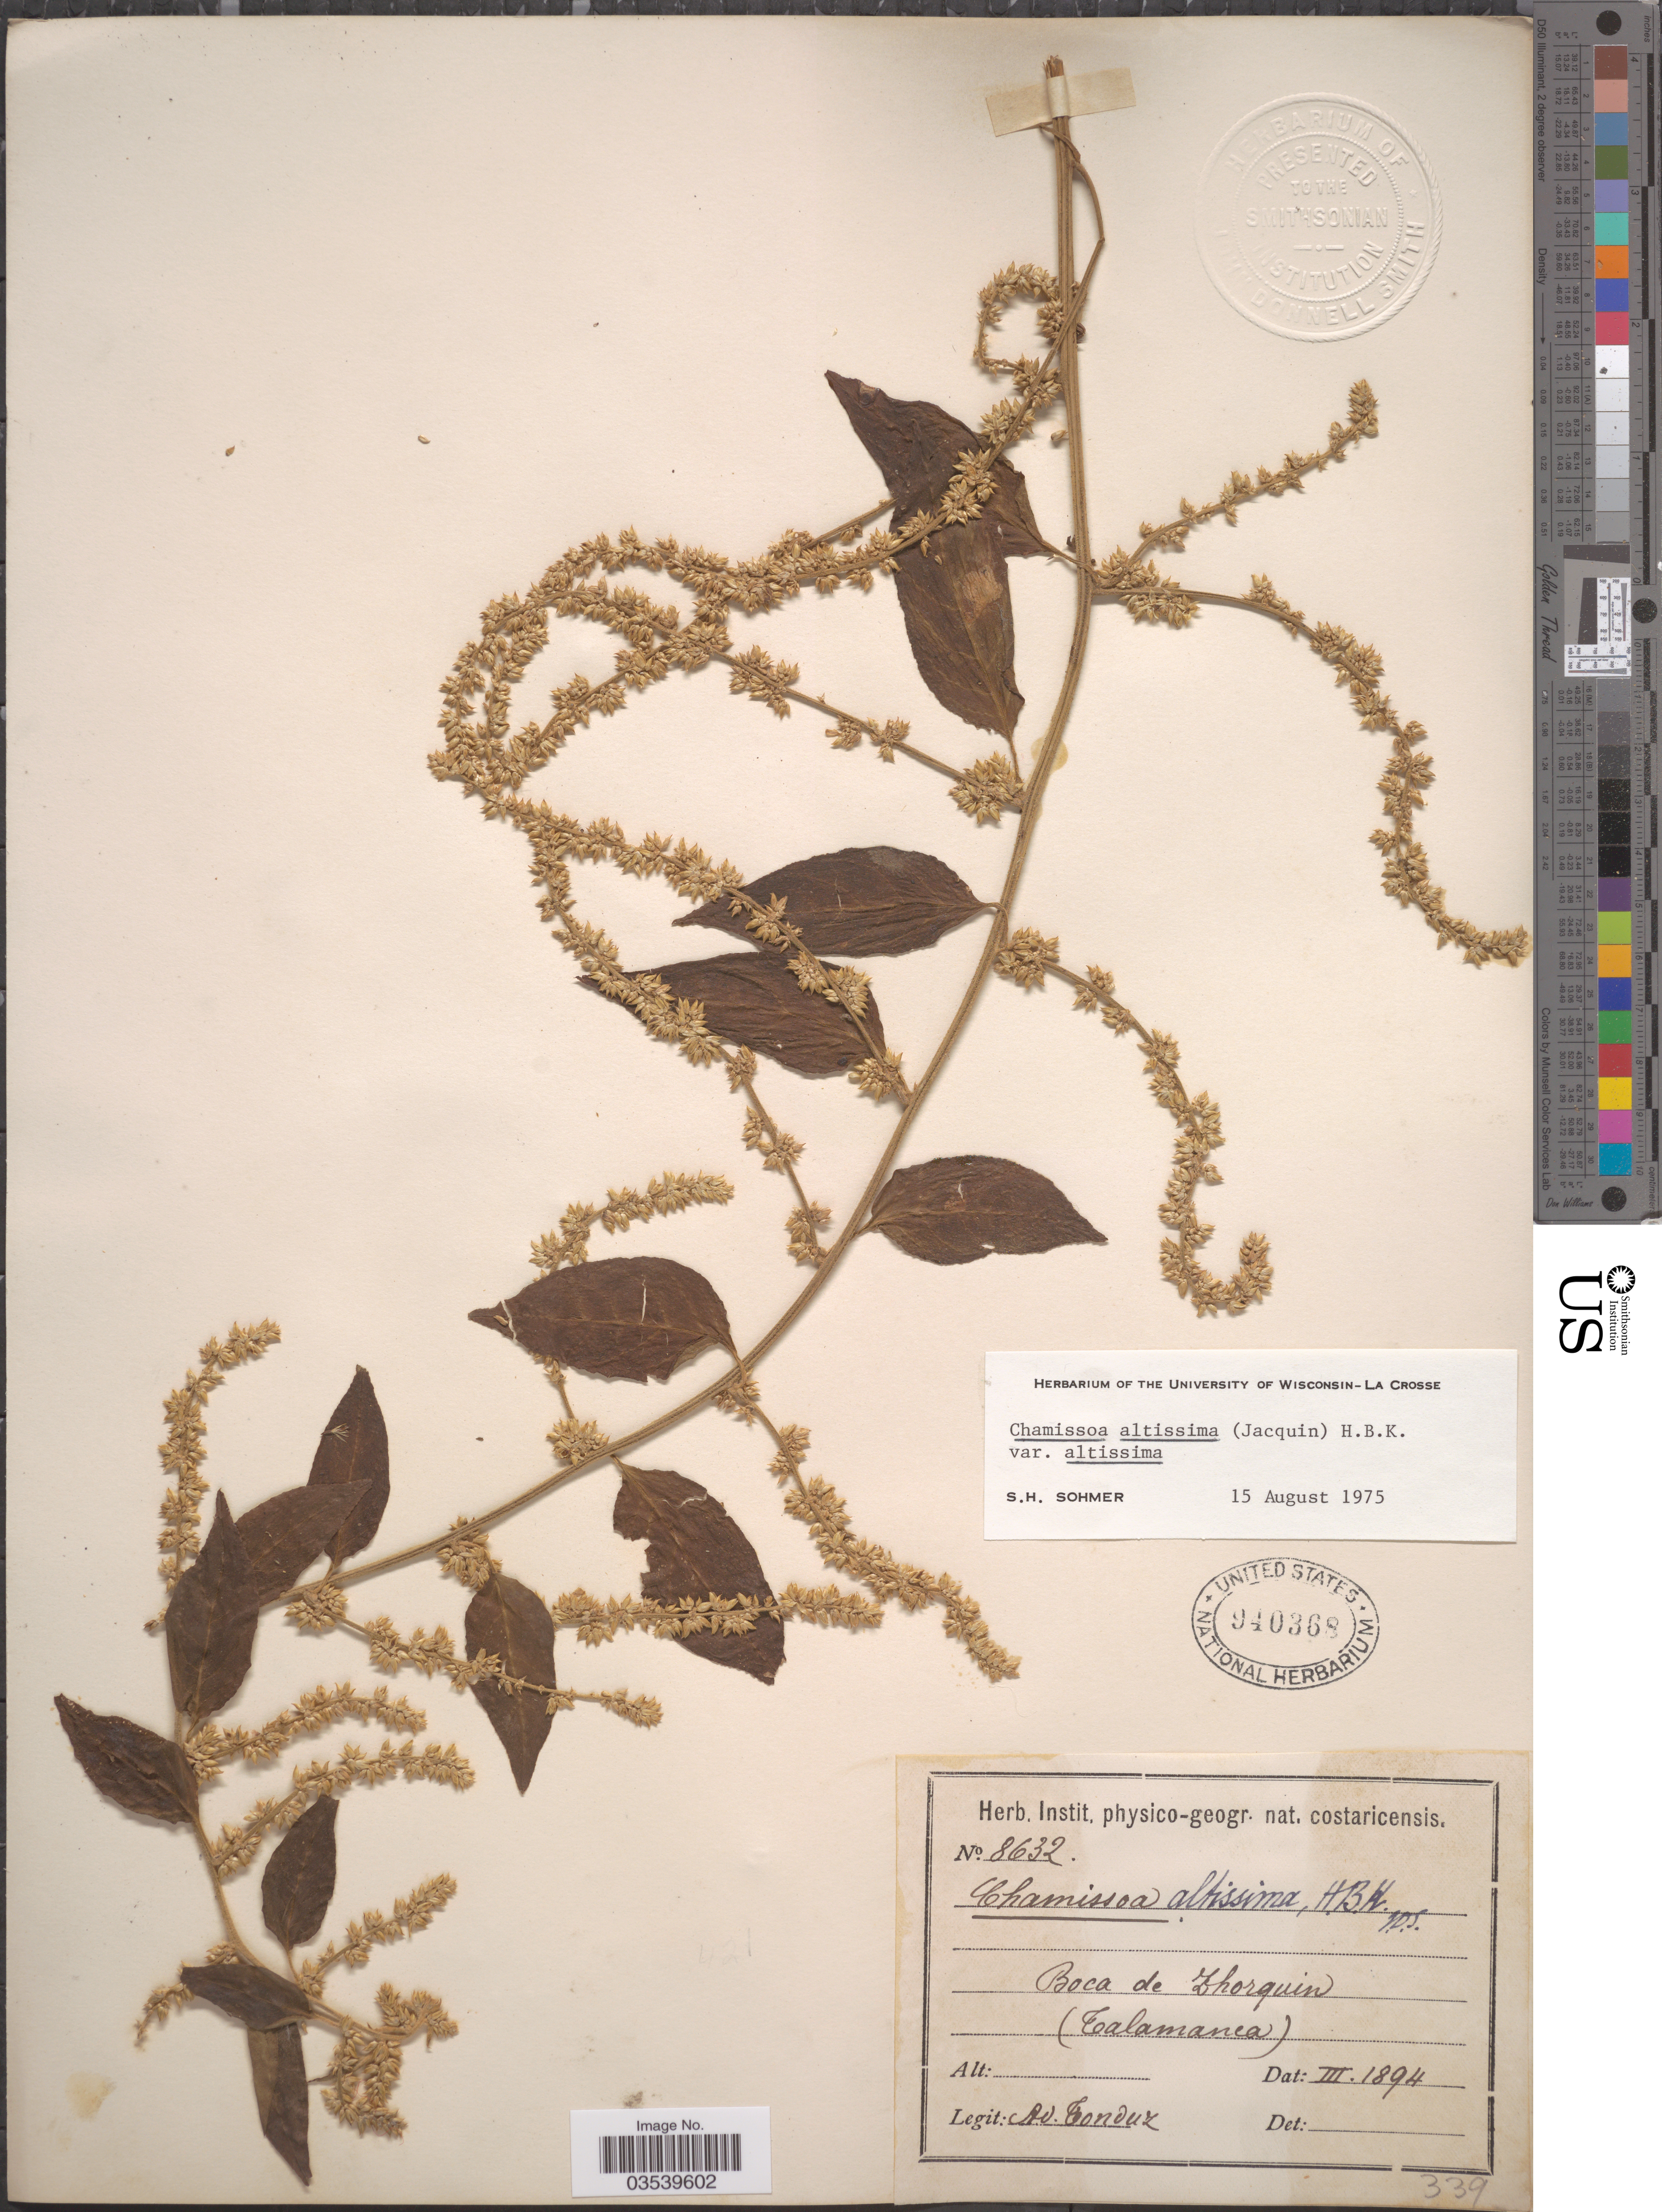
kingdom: Plantae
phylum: Tracheophyta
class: Magnoliopsida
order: Caryophyllales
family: Amaranthaceae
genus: Chamissoa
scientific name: Chamissoa altissima var. altissima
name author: (Jacq.) Kunth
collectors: A. Tonduz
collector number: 8632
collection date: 1894-03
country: Costa Rica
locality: Boca de Zhorquin (Talamanca).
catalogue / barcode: US 940368